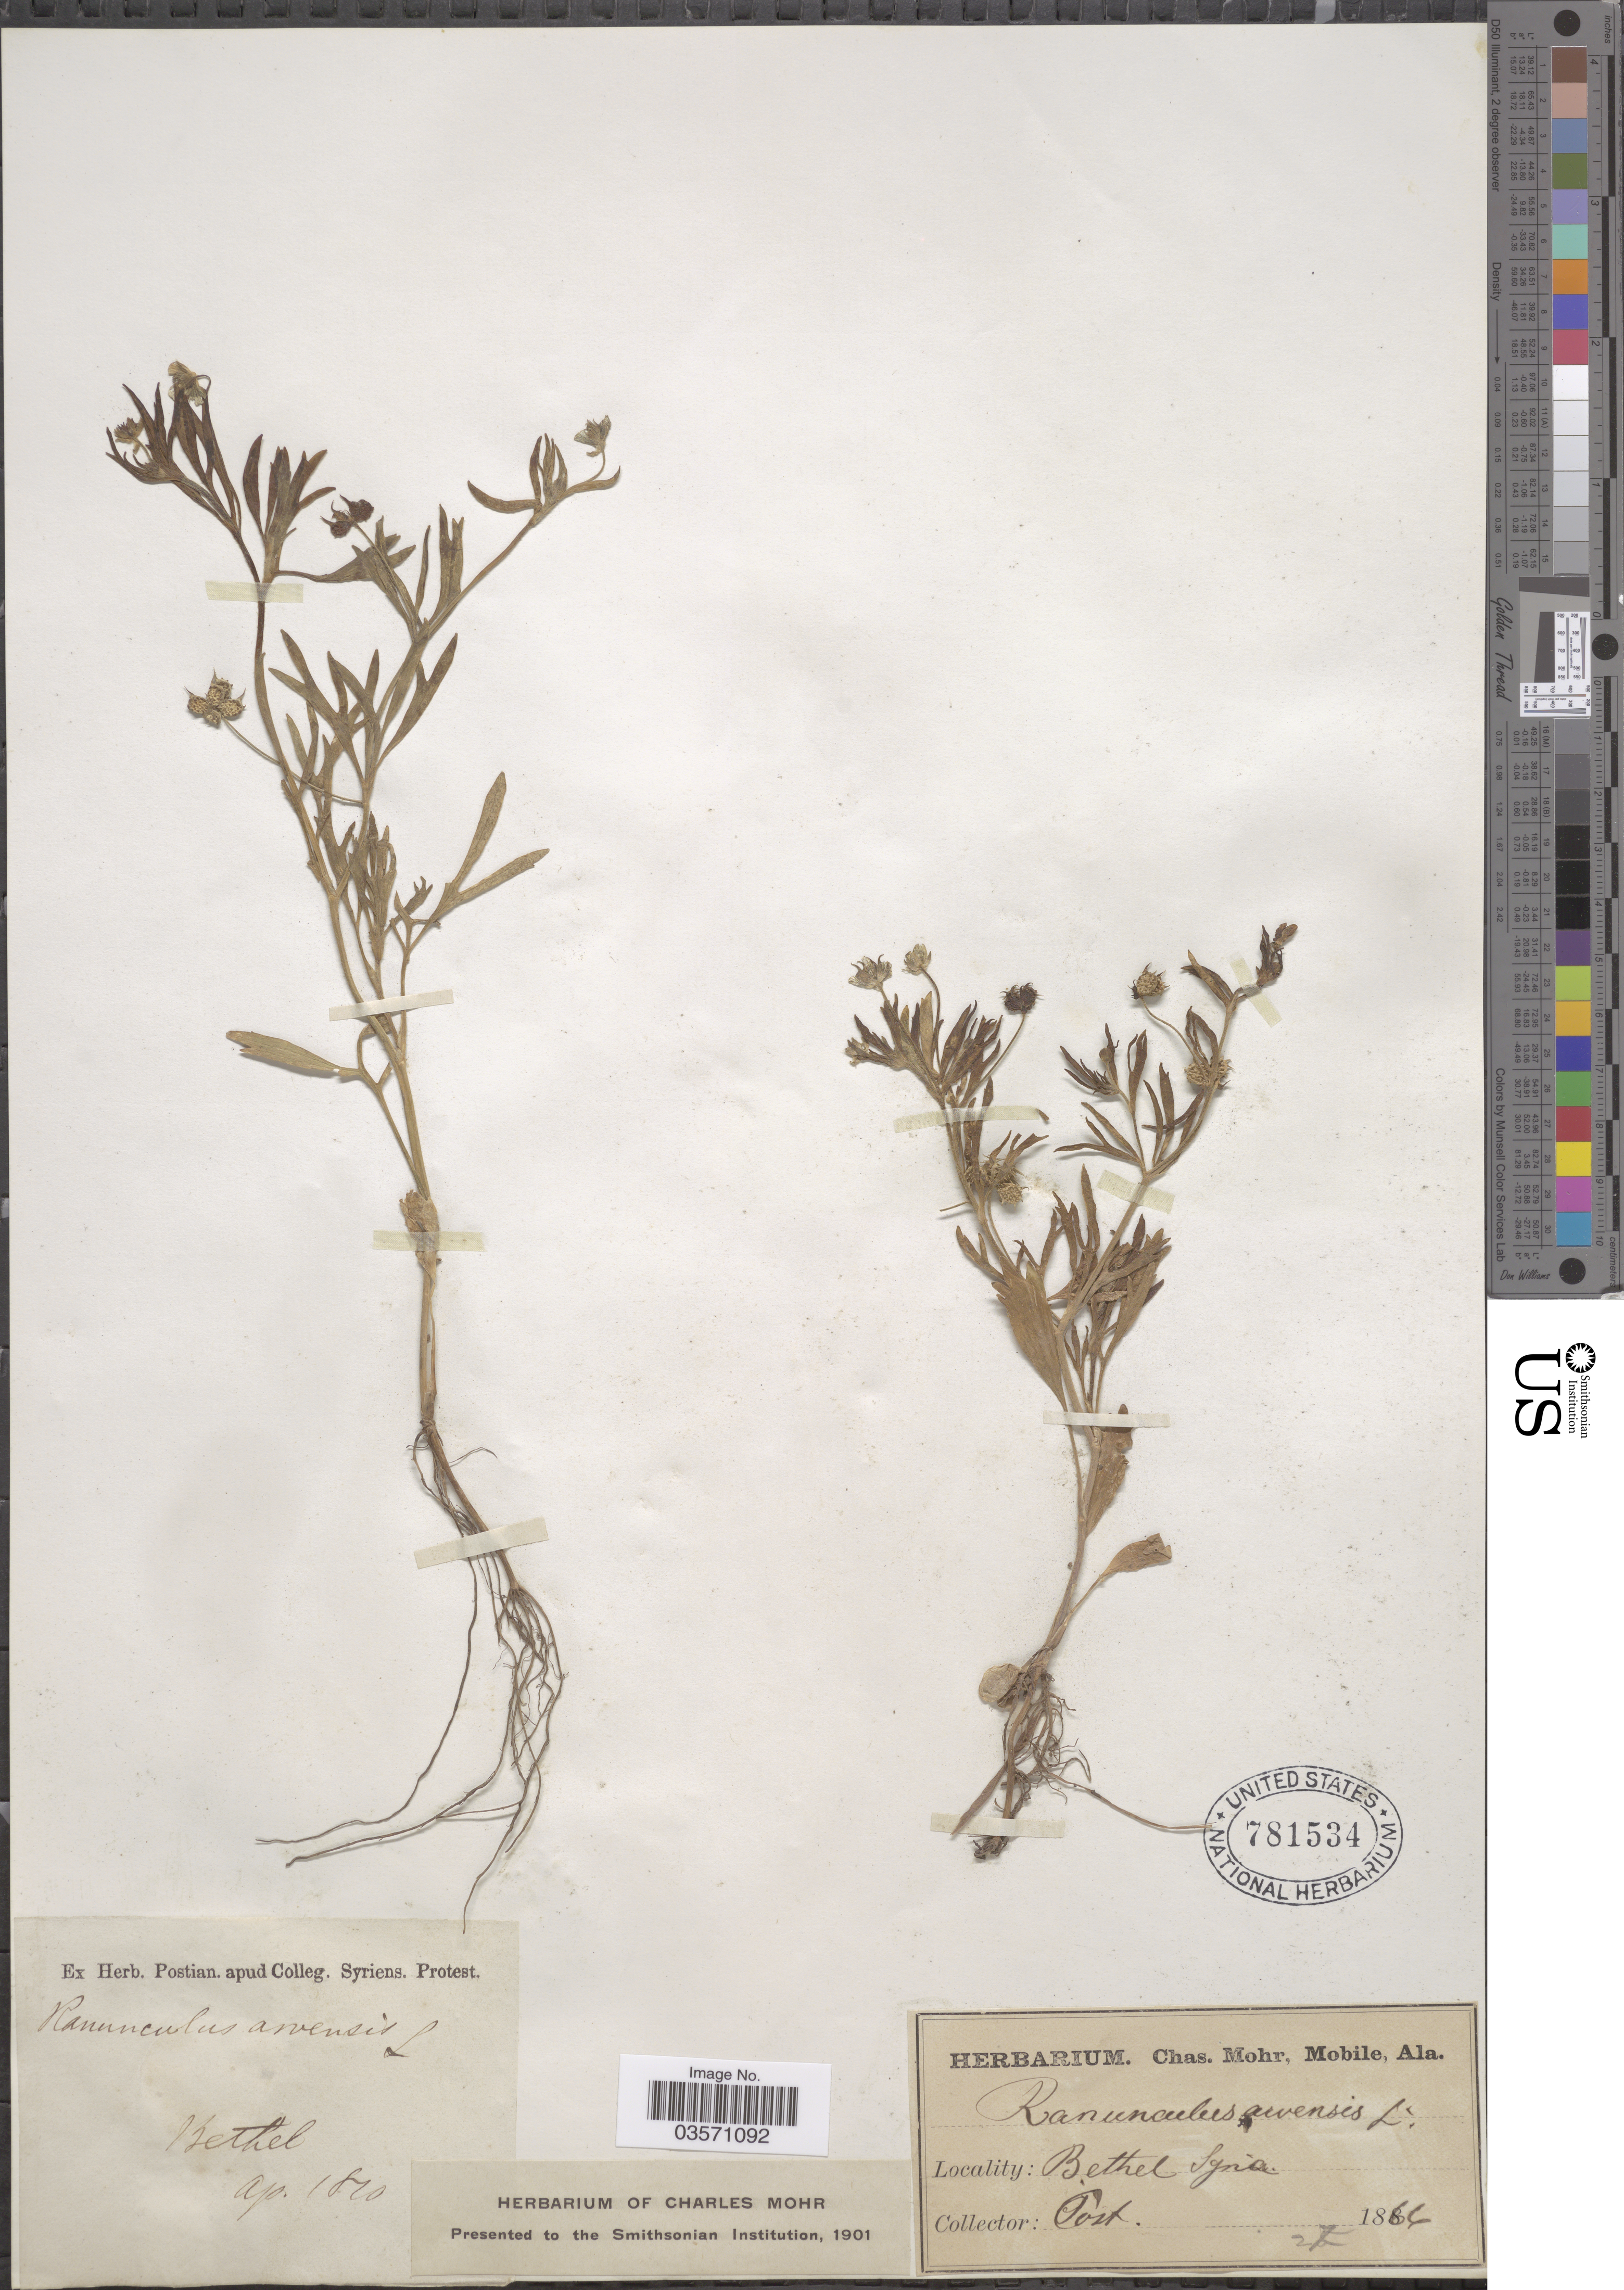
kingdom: Plantae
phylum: Tracheophyta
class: Magnoliopsida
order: Ranunculales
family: Ranunculaceae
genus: Ranunculus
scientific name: Ranunculus arvensis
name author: L.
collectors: -- Post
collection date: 1866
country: Syria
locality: Bethel.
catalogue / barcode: US 781534